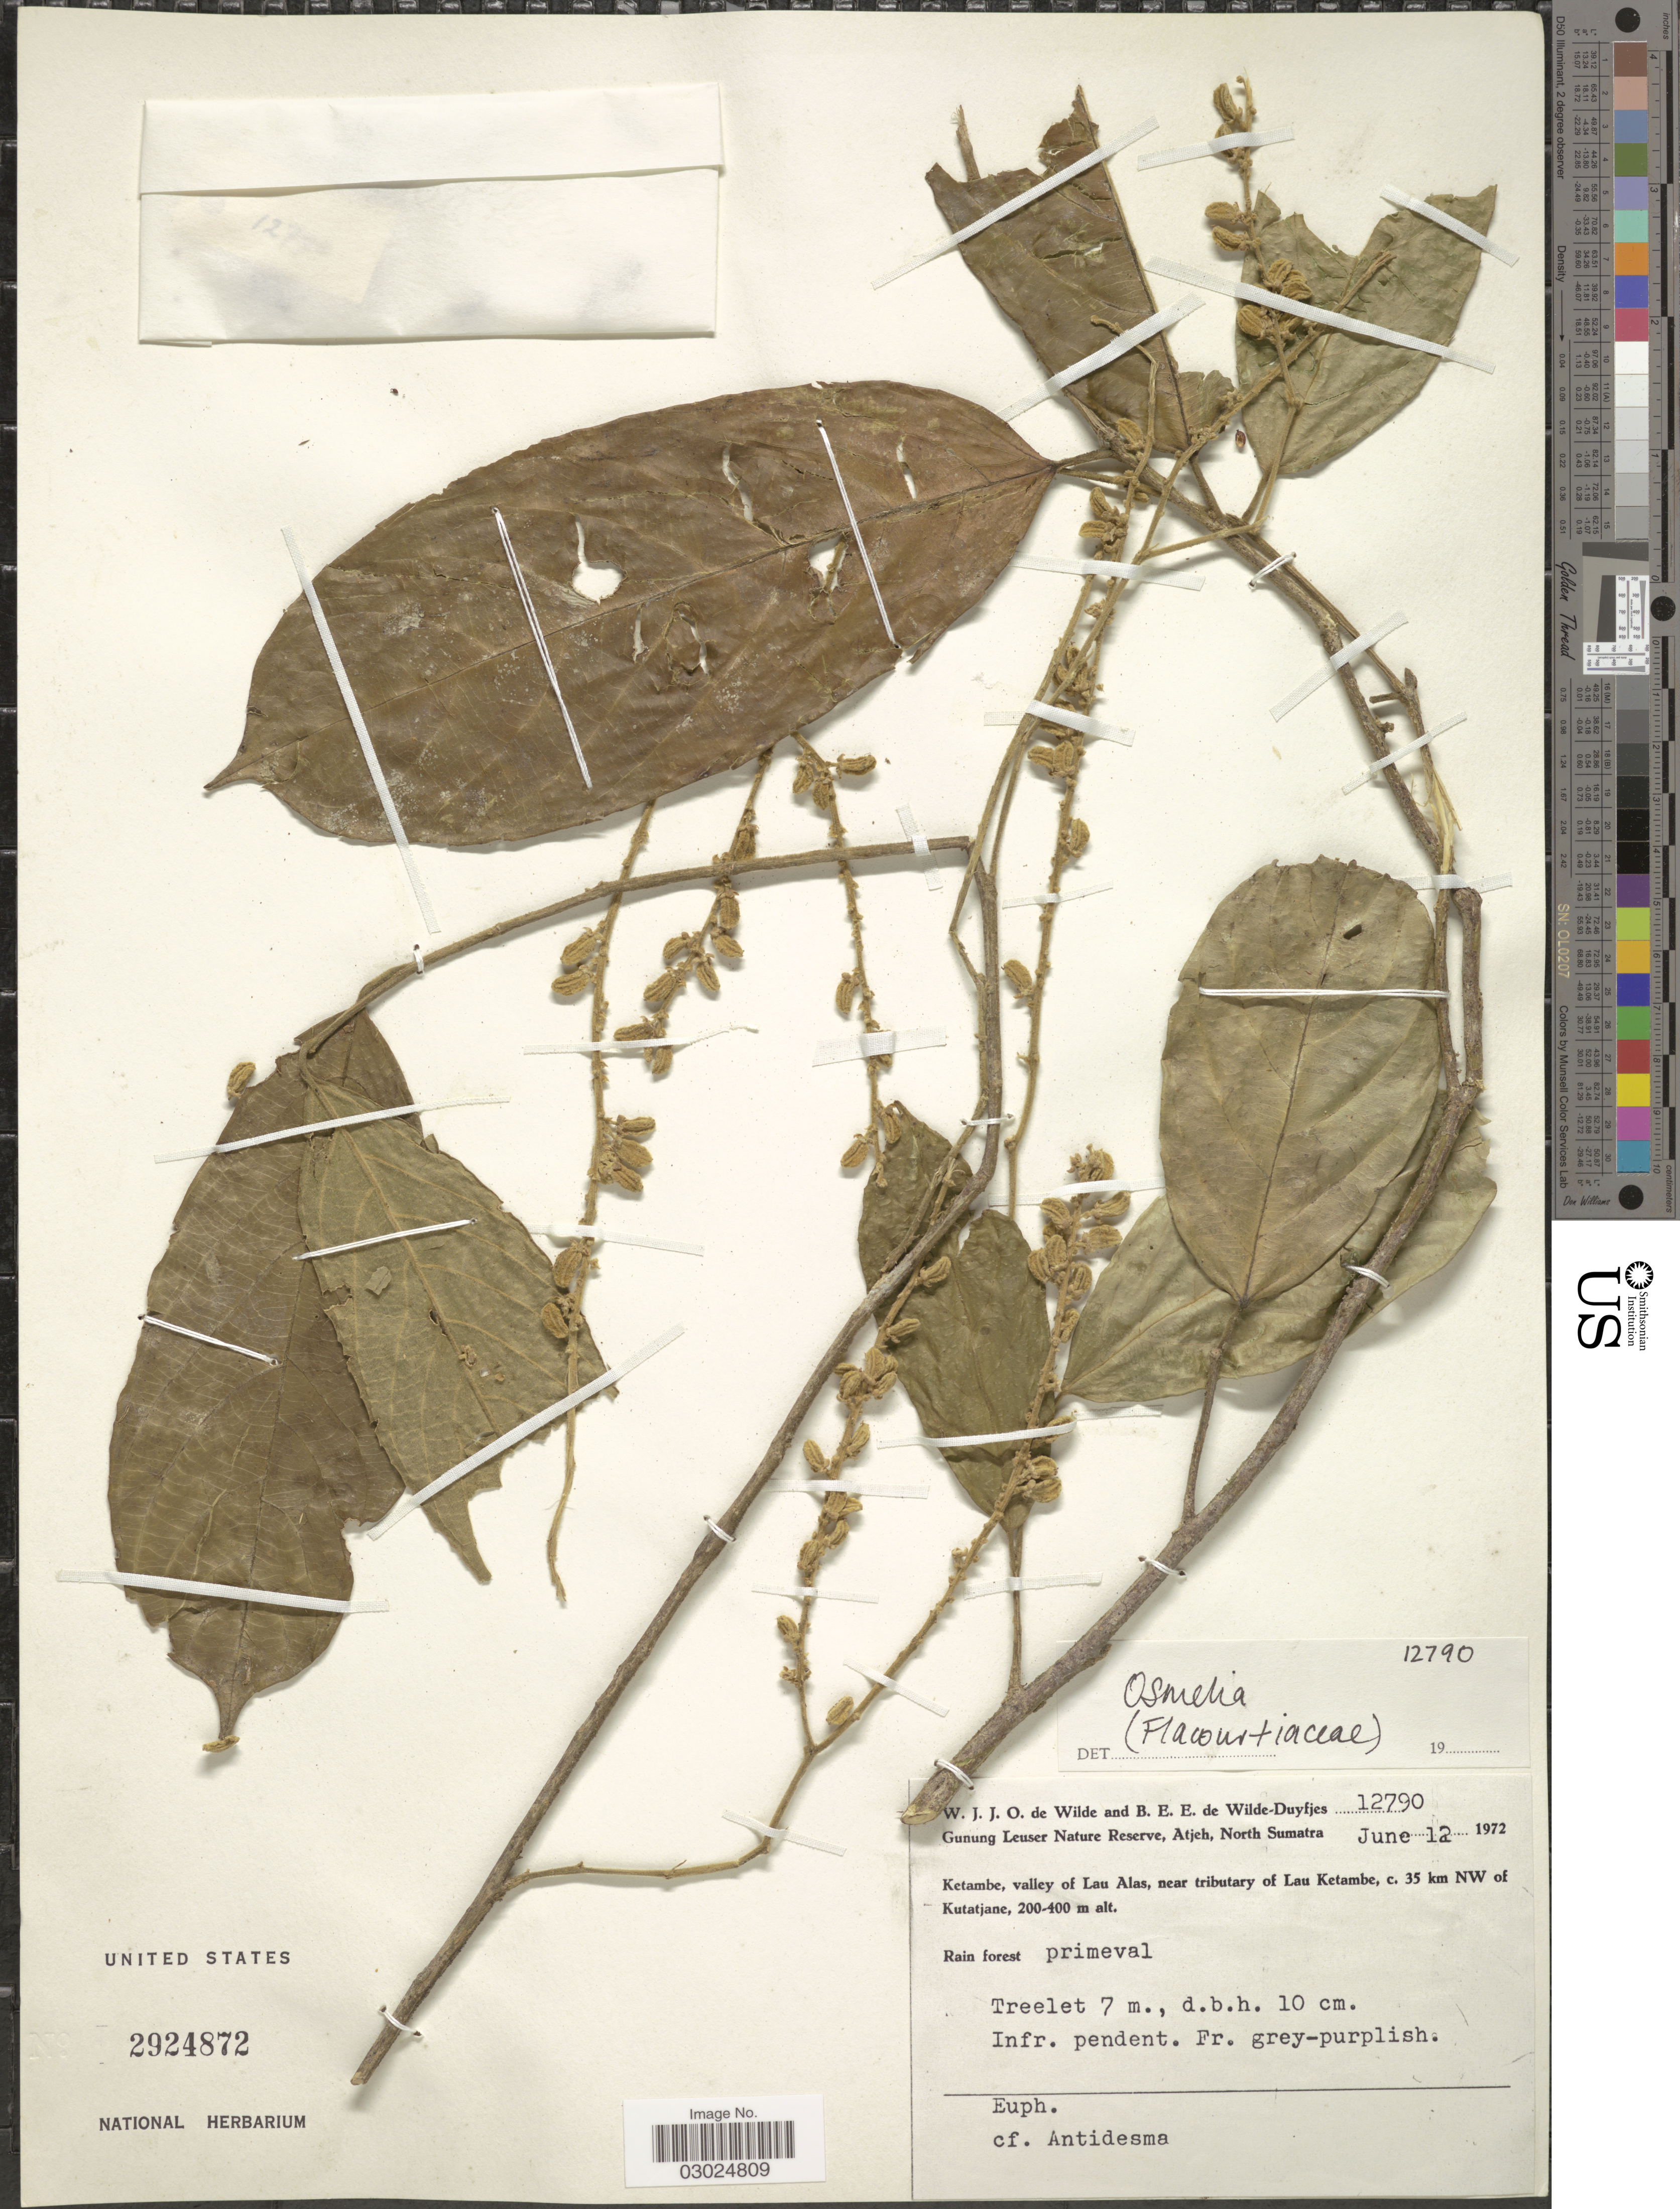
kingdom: Plantae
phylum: Tracheophyta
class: Magnoliopsida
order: Malpighiales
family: Salicaceae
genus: Osmelia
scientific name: Osmelia sp.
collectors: W. J. de Wilde & B. E. de Wilde-Duyfjes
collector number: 12790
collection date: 1972-06-12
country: Indonesia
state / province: Sumatra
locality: Gunung Leuser Nature Reserves, Atjeh, North Sumatra, Ketambe Research Station and vicinity, Alas River valley; c. 35 km. NNW. of Kutacane.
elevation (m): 200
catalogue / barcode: US 2924872